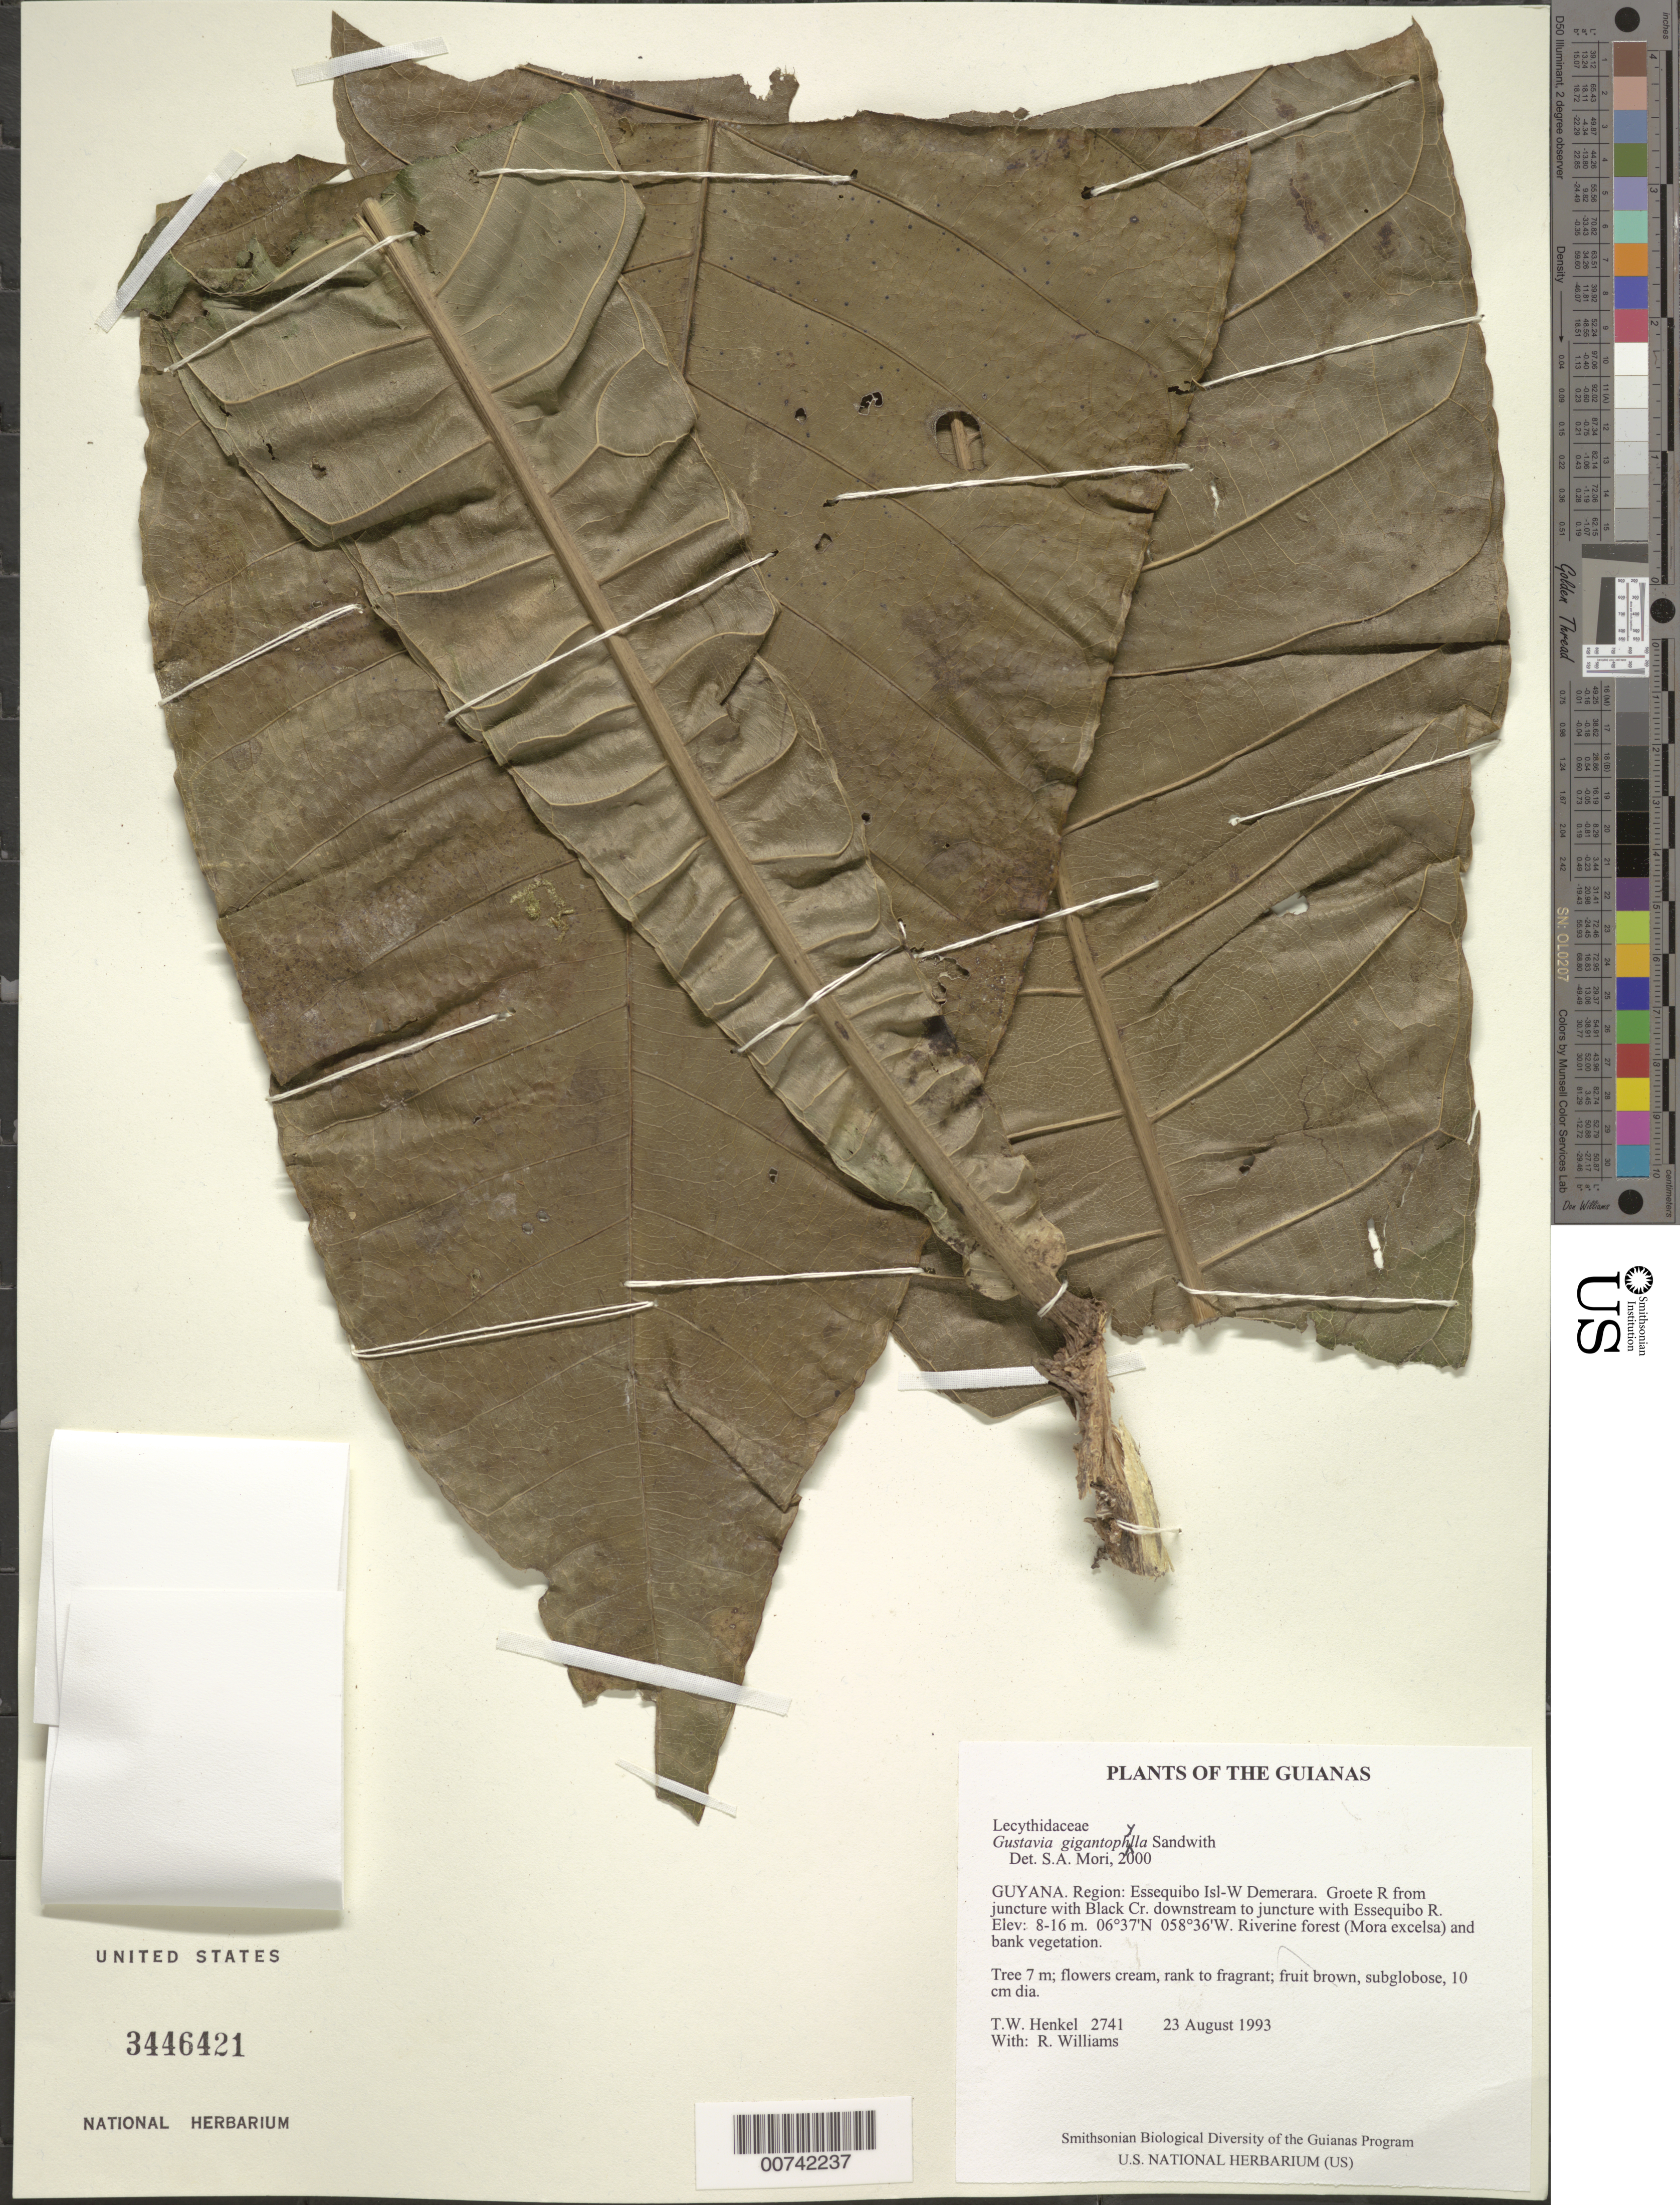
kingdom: Plantae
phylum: Tracheophyta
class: Magnoliopsida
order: Ericales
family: Lecythidaceae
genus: Gustavia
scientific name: Gustavia gigantophylla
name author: Sandwith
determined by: Mori, Scott A.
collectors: T. Henkel & R. Williams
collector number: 2741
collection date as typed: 23 August 1993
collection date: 1993-08-23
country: Guyana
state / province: Essequibo Isl-W. Demerara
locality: Groete R from juncture with Black Cr. downstream to juncture with Essequibo R.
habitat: Riverine forest (Mora excelsa) and bank vegetation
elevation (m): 8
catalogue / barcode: US 3446421